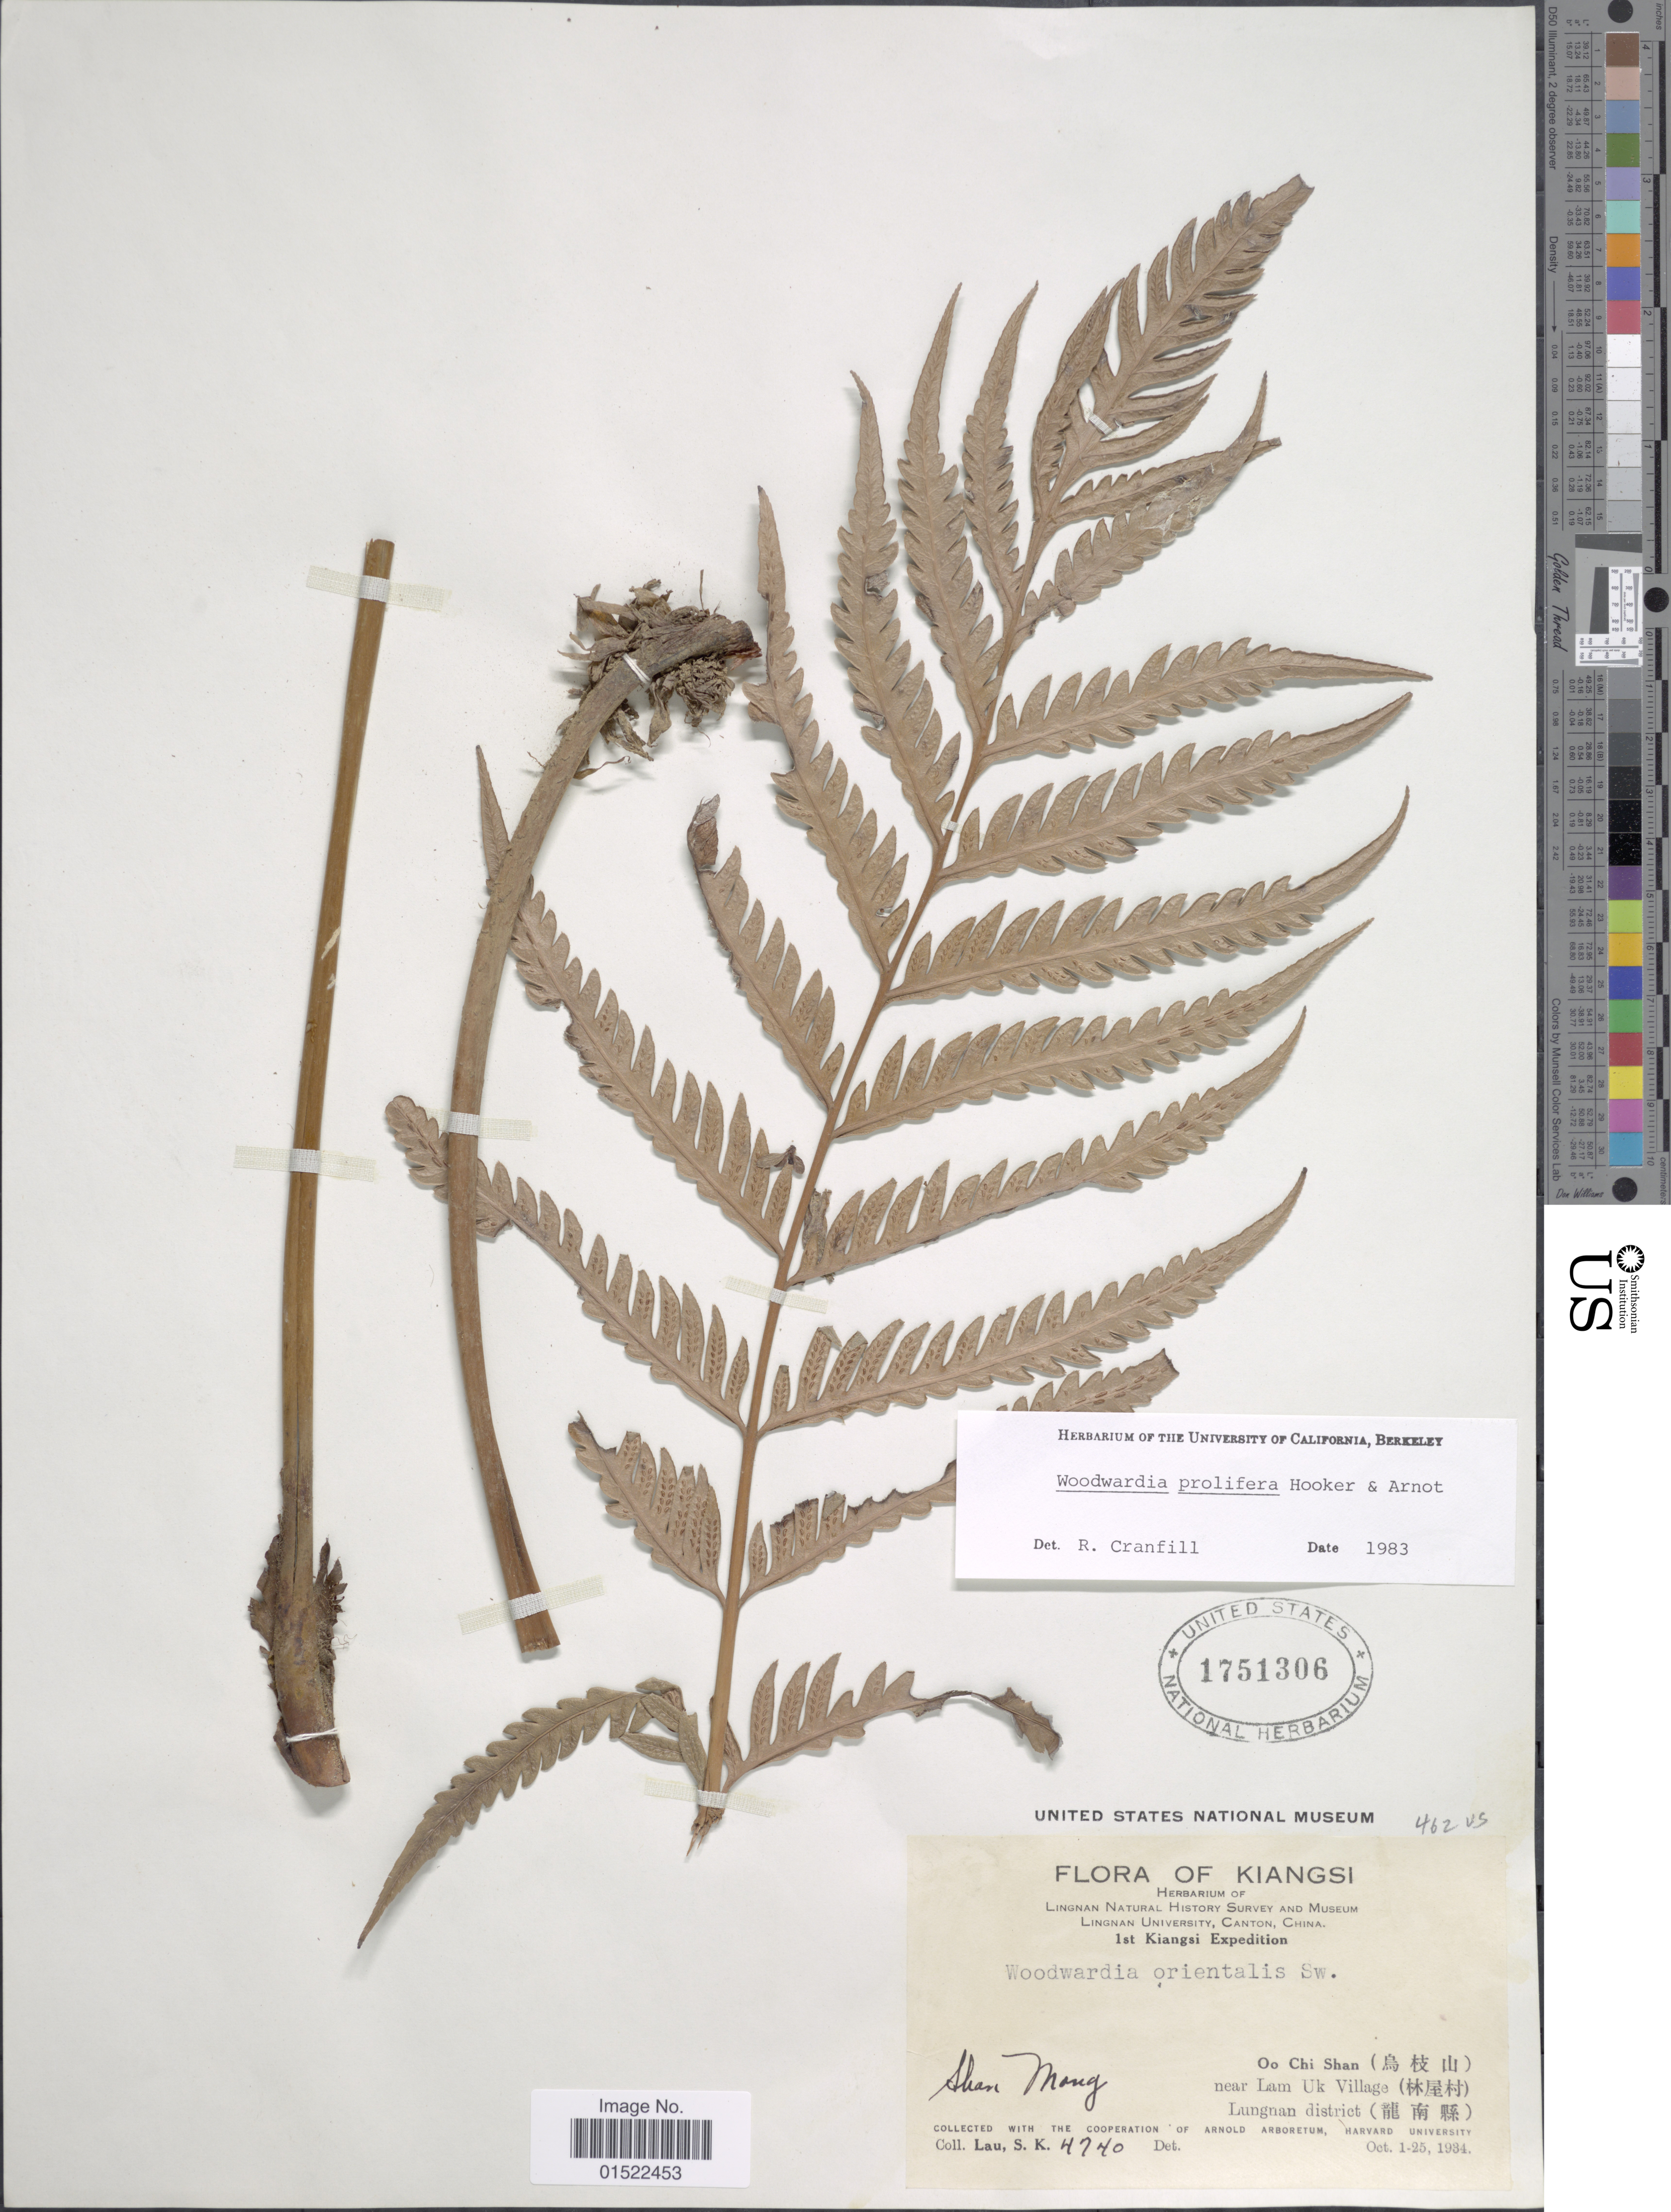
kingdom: Plantae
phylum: Tracheophyta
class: Polypodiopsida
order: Polypodiales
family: Blechnaceae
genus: Woodwardia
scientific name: Woodwardia prolifera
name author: Hook. & Arn.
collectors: S. K. Lau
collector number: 4740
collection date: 1934-10-01/1934-10-25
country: China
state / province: Jiangxi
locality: Kiangsi, Oo Chi San, near Lam Uk Village, Lungnan district. Shan Mong. [interpreted]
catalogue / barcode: US 1751306